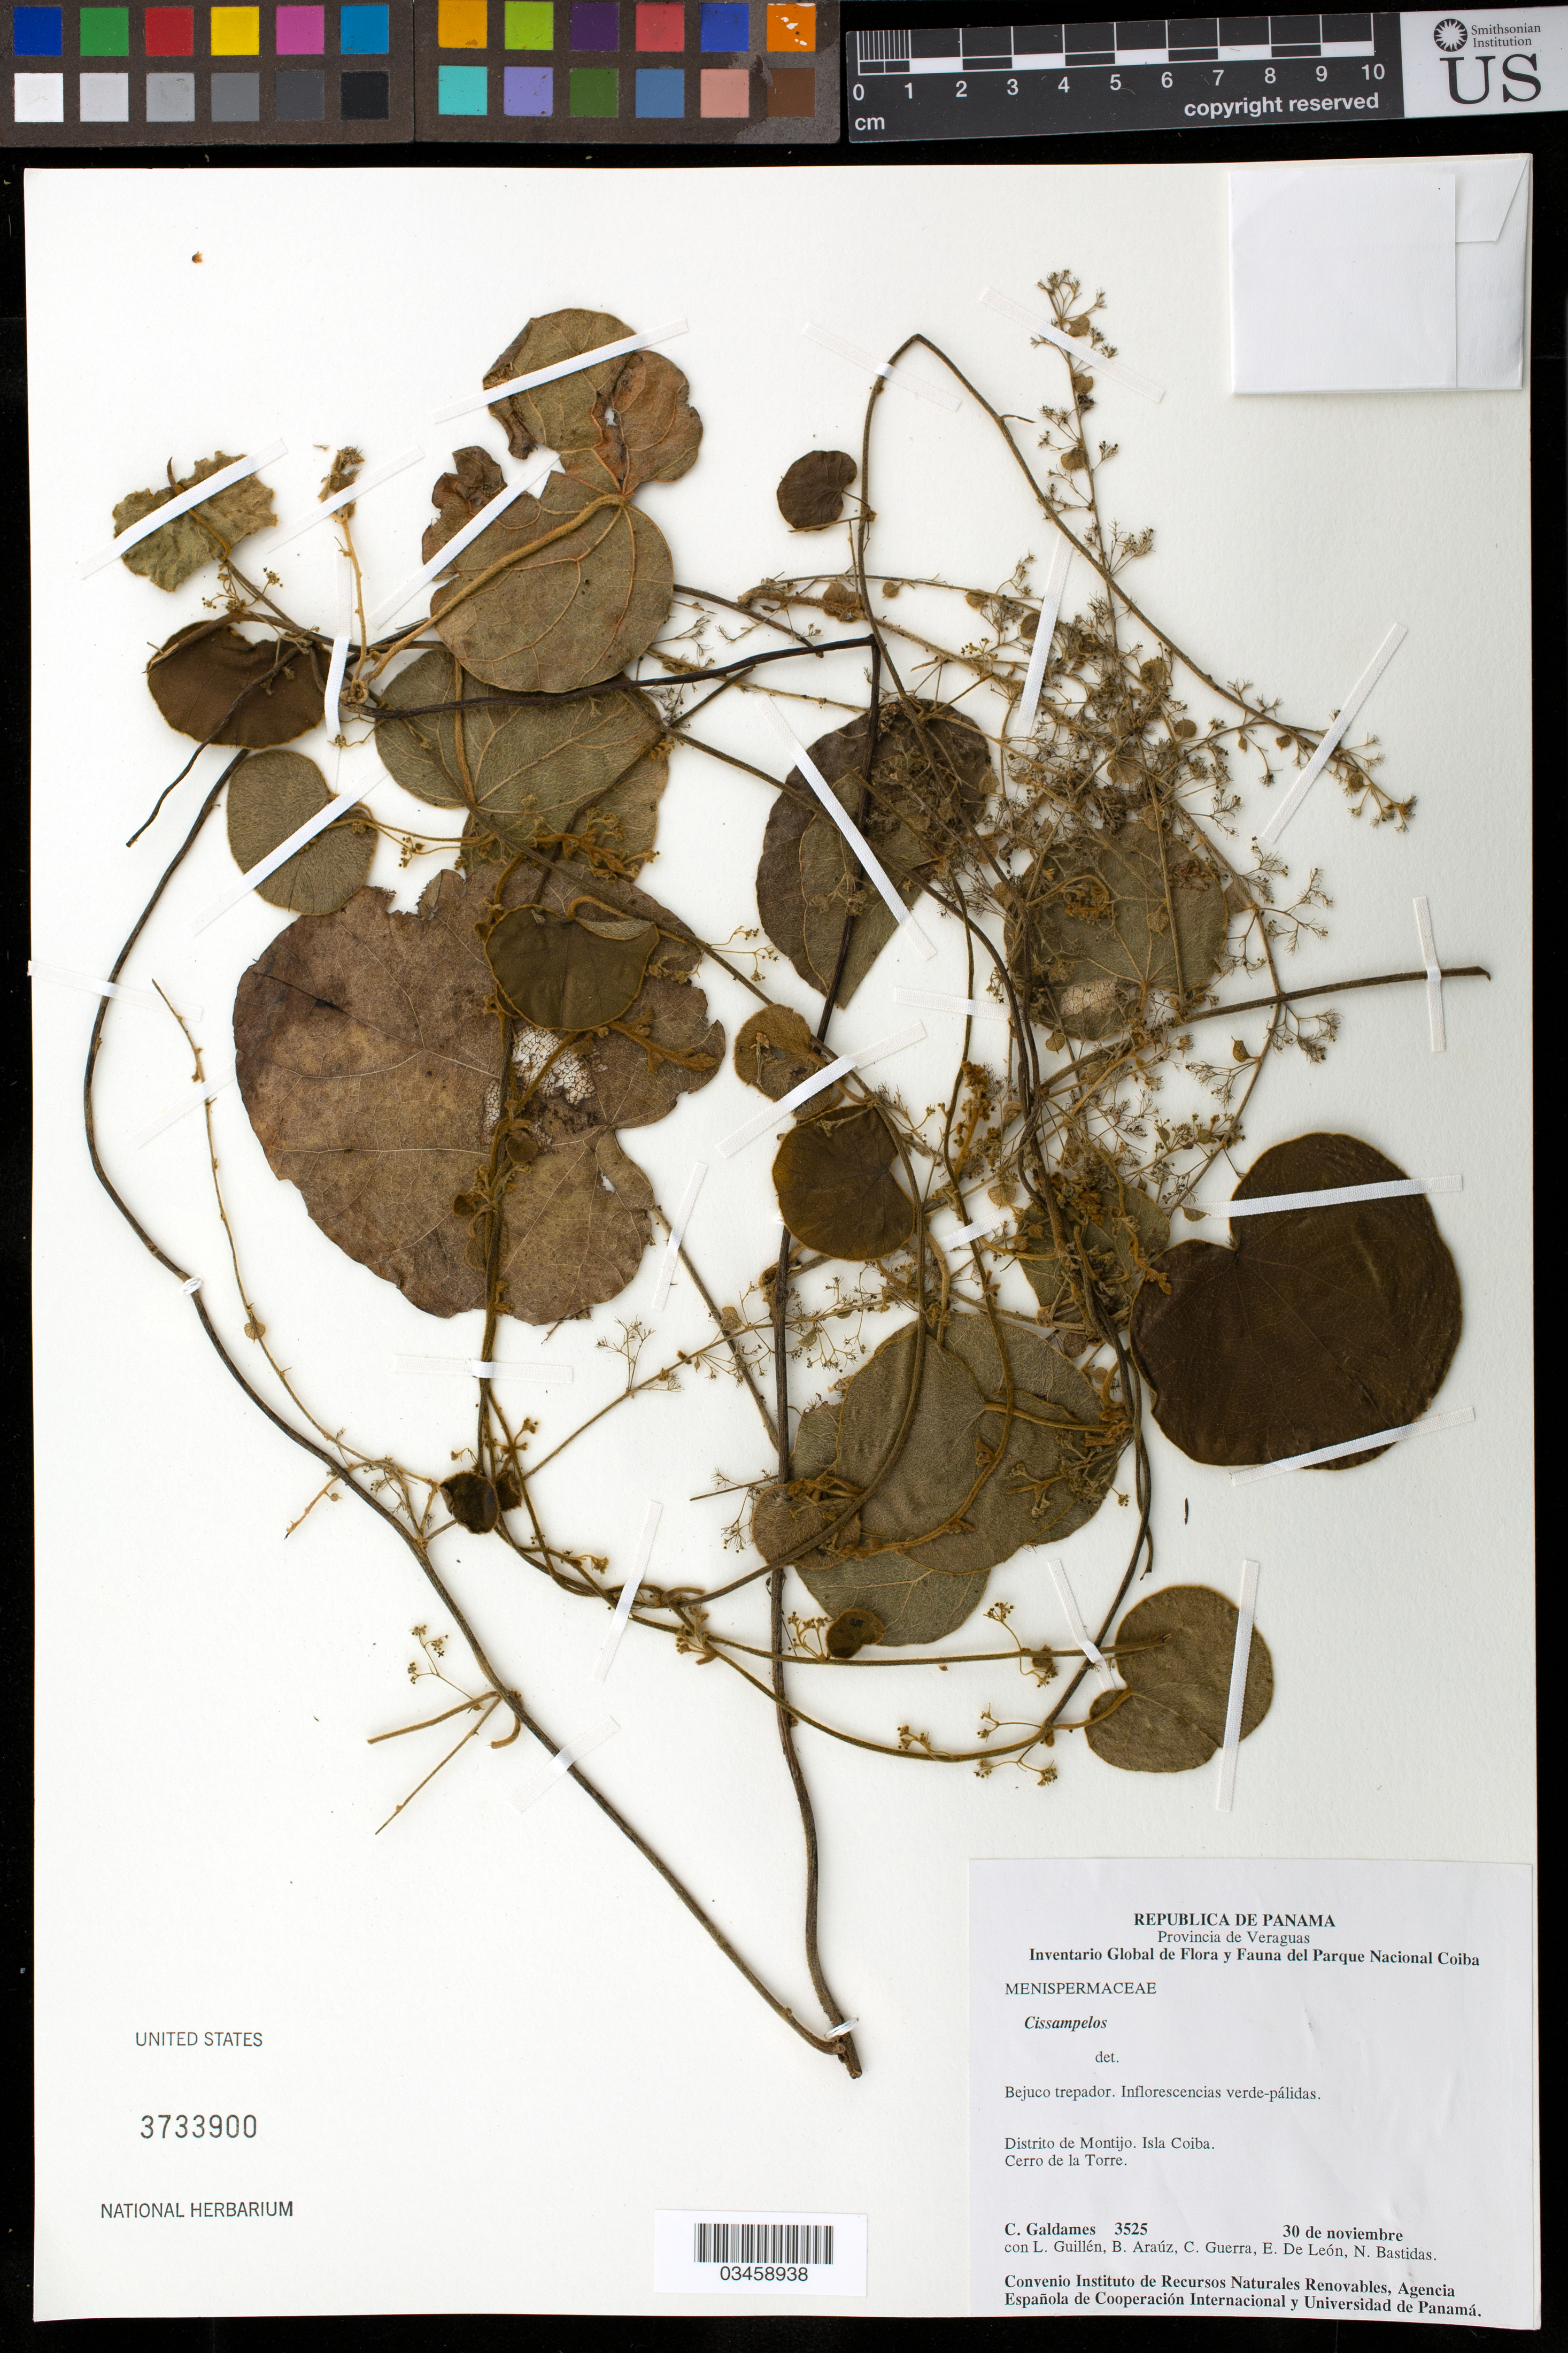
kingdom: Plantae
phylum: Tracheophyta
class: Magnoliopsida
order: Ranunculales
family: Menispermaceae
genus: Cissampelos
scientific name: Cissampelos sp.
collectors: C. Galdames, L. Guillén, B. Araúz, C. Guerra & et al.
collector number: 3525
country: Panama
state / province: Veraguas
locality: Distrito de Montijo. Isla Coiba. Cerro de la Torre.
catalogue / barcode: US 3733900